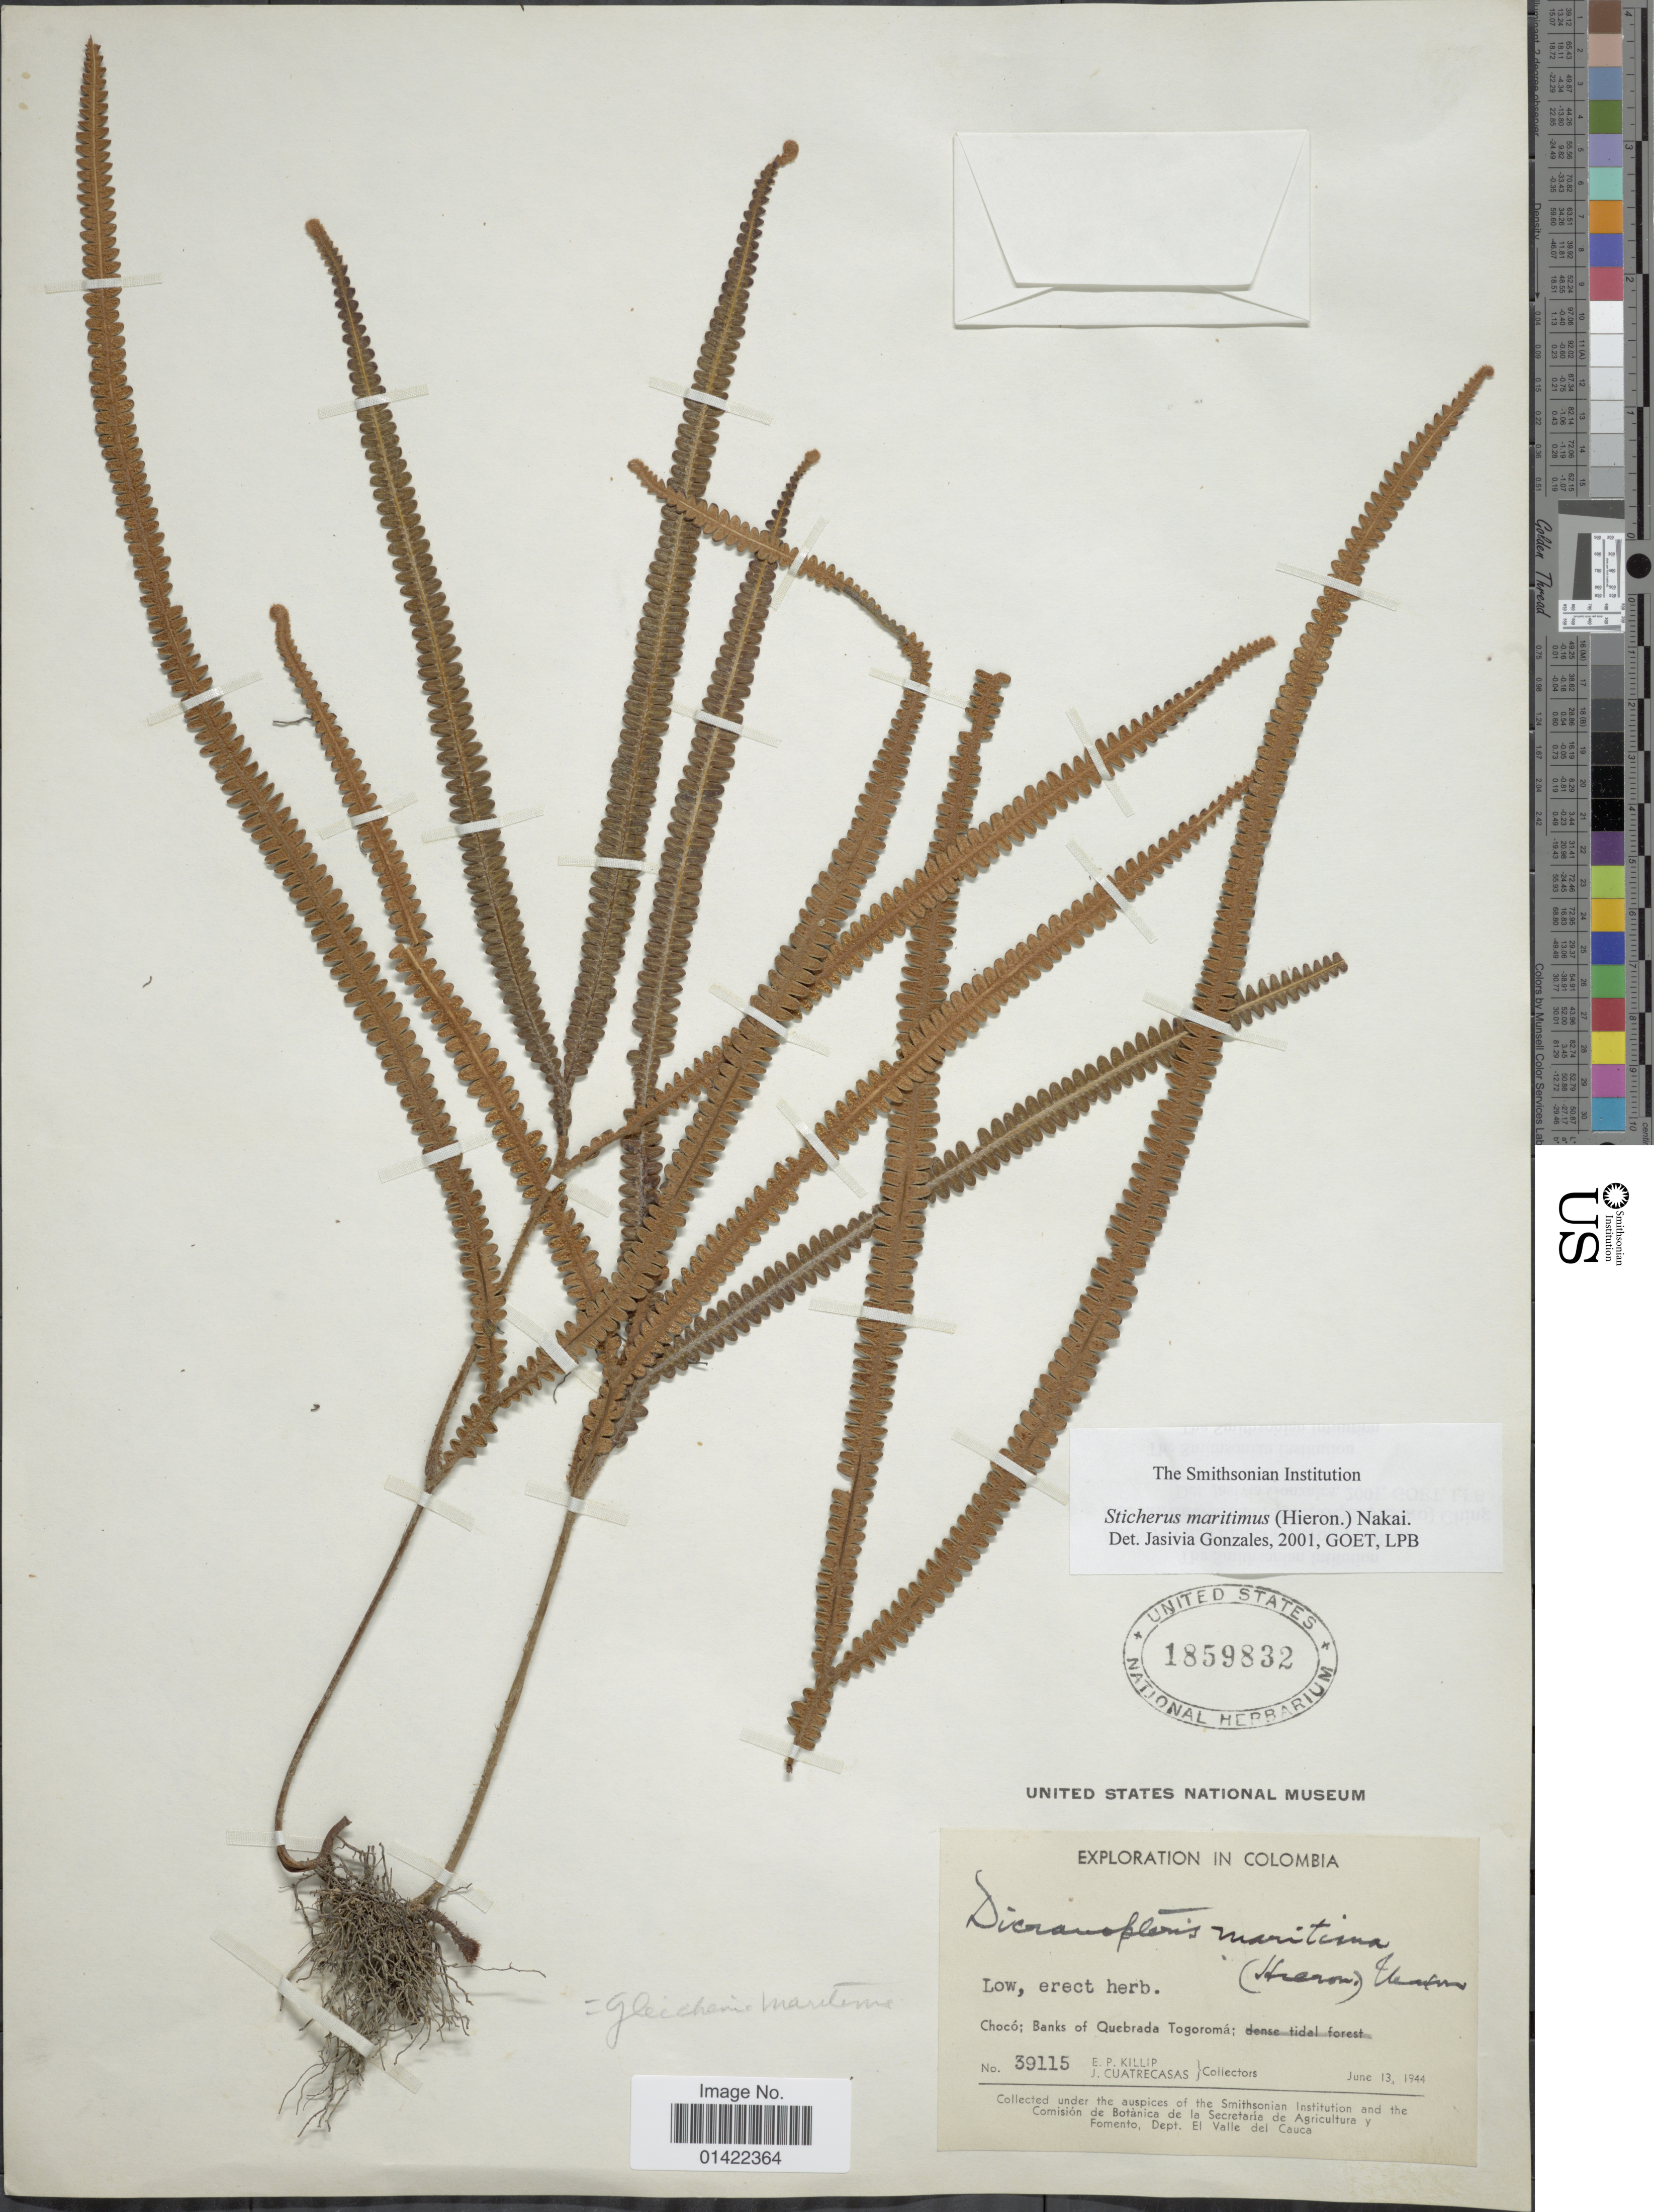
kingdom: Plantae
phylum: Tracheophyta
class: Polypodiopsida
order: Gleicheniales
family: Gleicheniaceae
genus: Sticherus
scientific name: Sticherus maritimus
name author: (Hieron.) Nakai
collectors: E. P. Killip & J. Cuatrecasas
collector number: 39115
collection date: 1944-06-13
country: Colombia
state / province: Chocó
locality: Banks of Quebrada Togoromá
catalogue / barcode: US 1859832